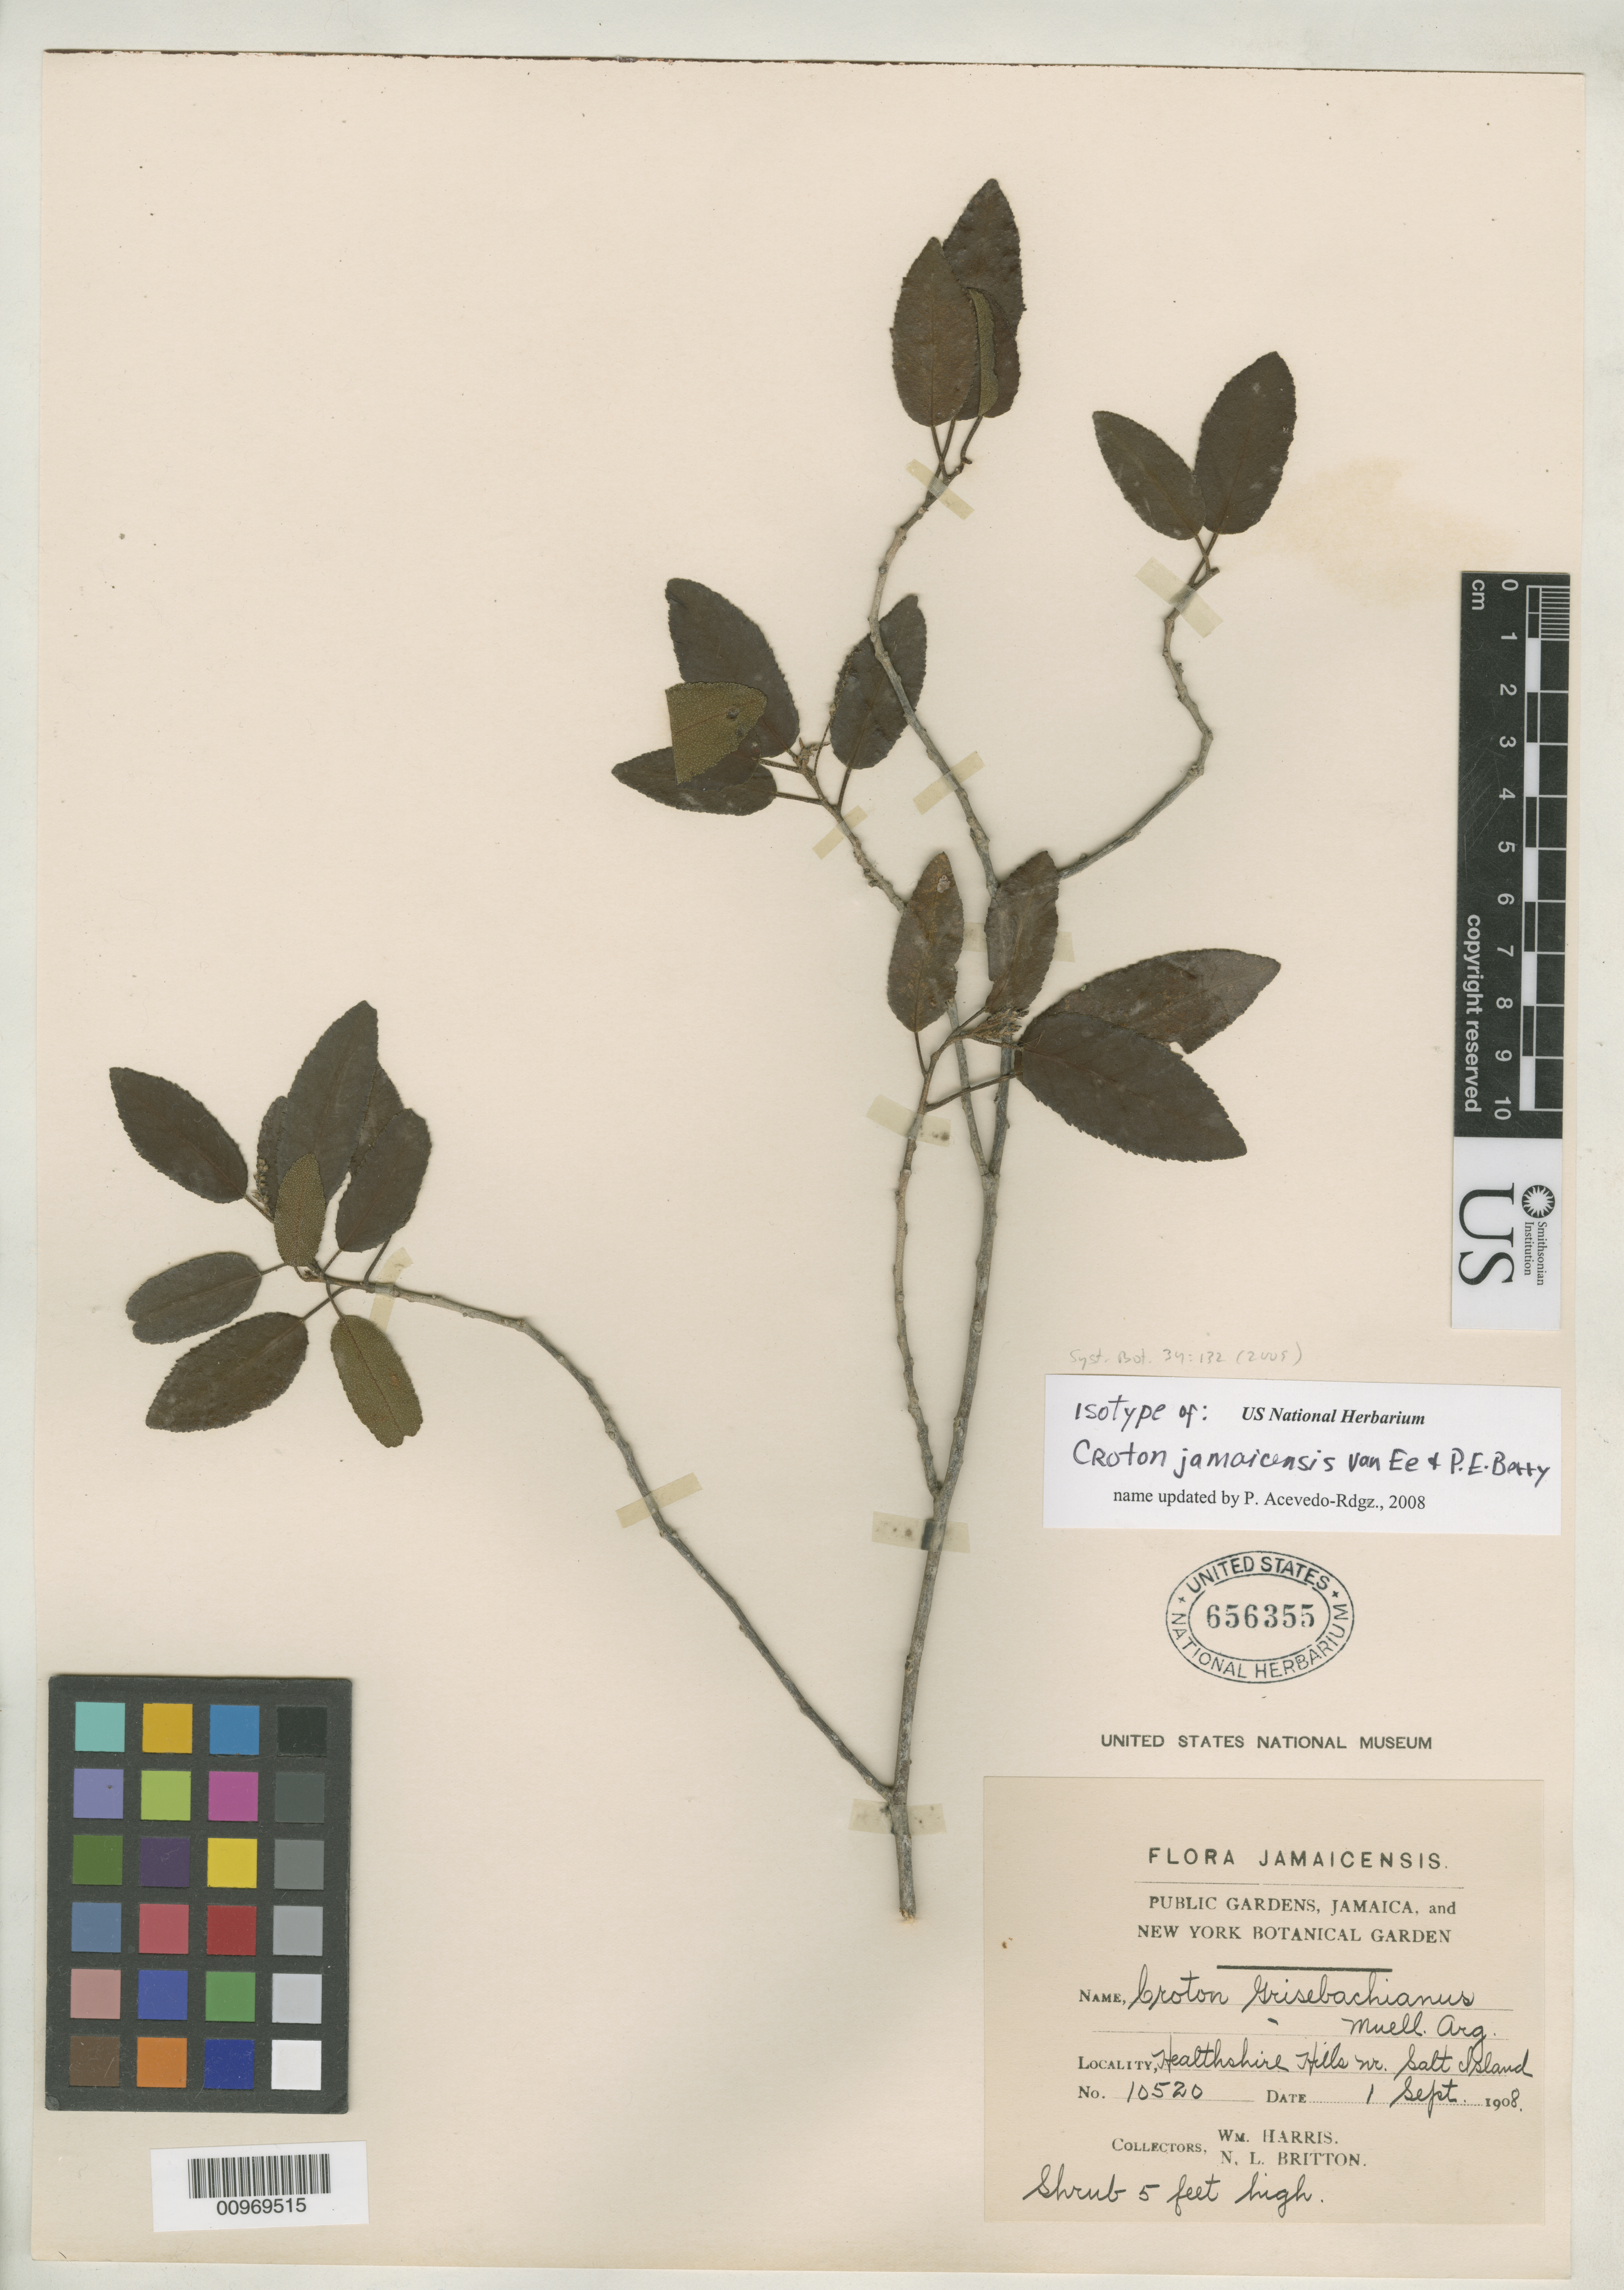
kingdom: Plantae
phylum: Tracheophyta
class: Magnoliopsida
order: Malpighiales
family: Euphorbiaceae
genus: Croton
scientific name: Croton jamaicensis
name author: B.W. van Ee & P.E. Berry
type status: Isotype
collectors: W. Harris & N. Britton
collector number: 10520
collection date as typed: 01 Sep 1908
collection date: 1908-09-01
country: Jamaica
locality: Healthshire Hills nr. Salt Island.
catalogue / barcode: US 656355